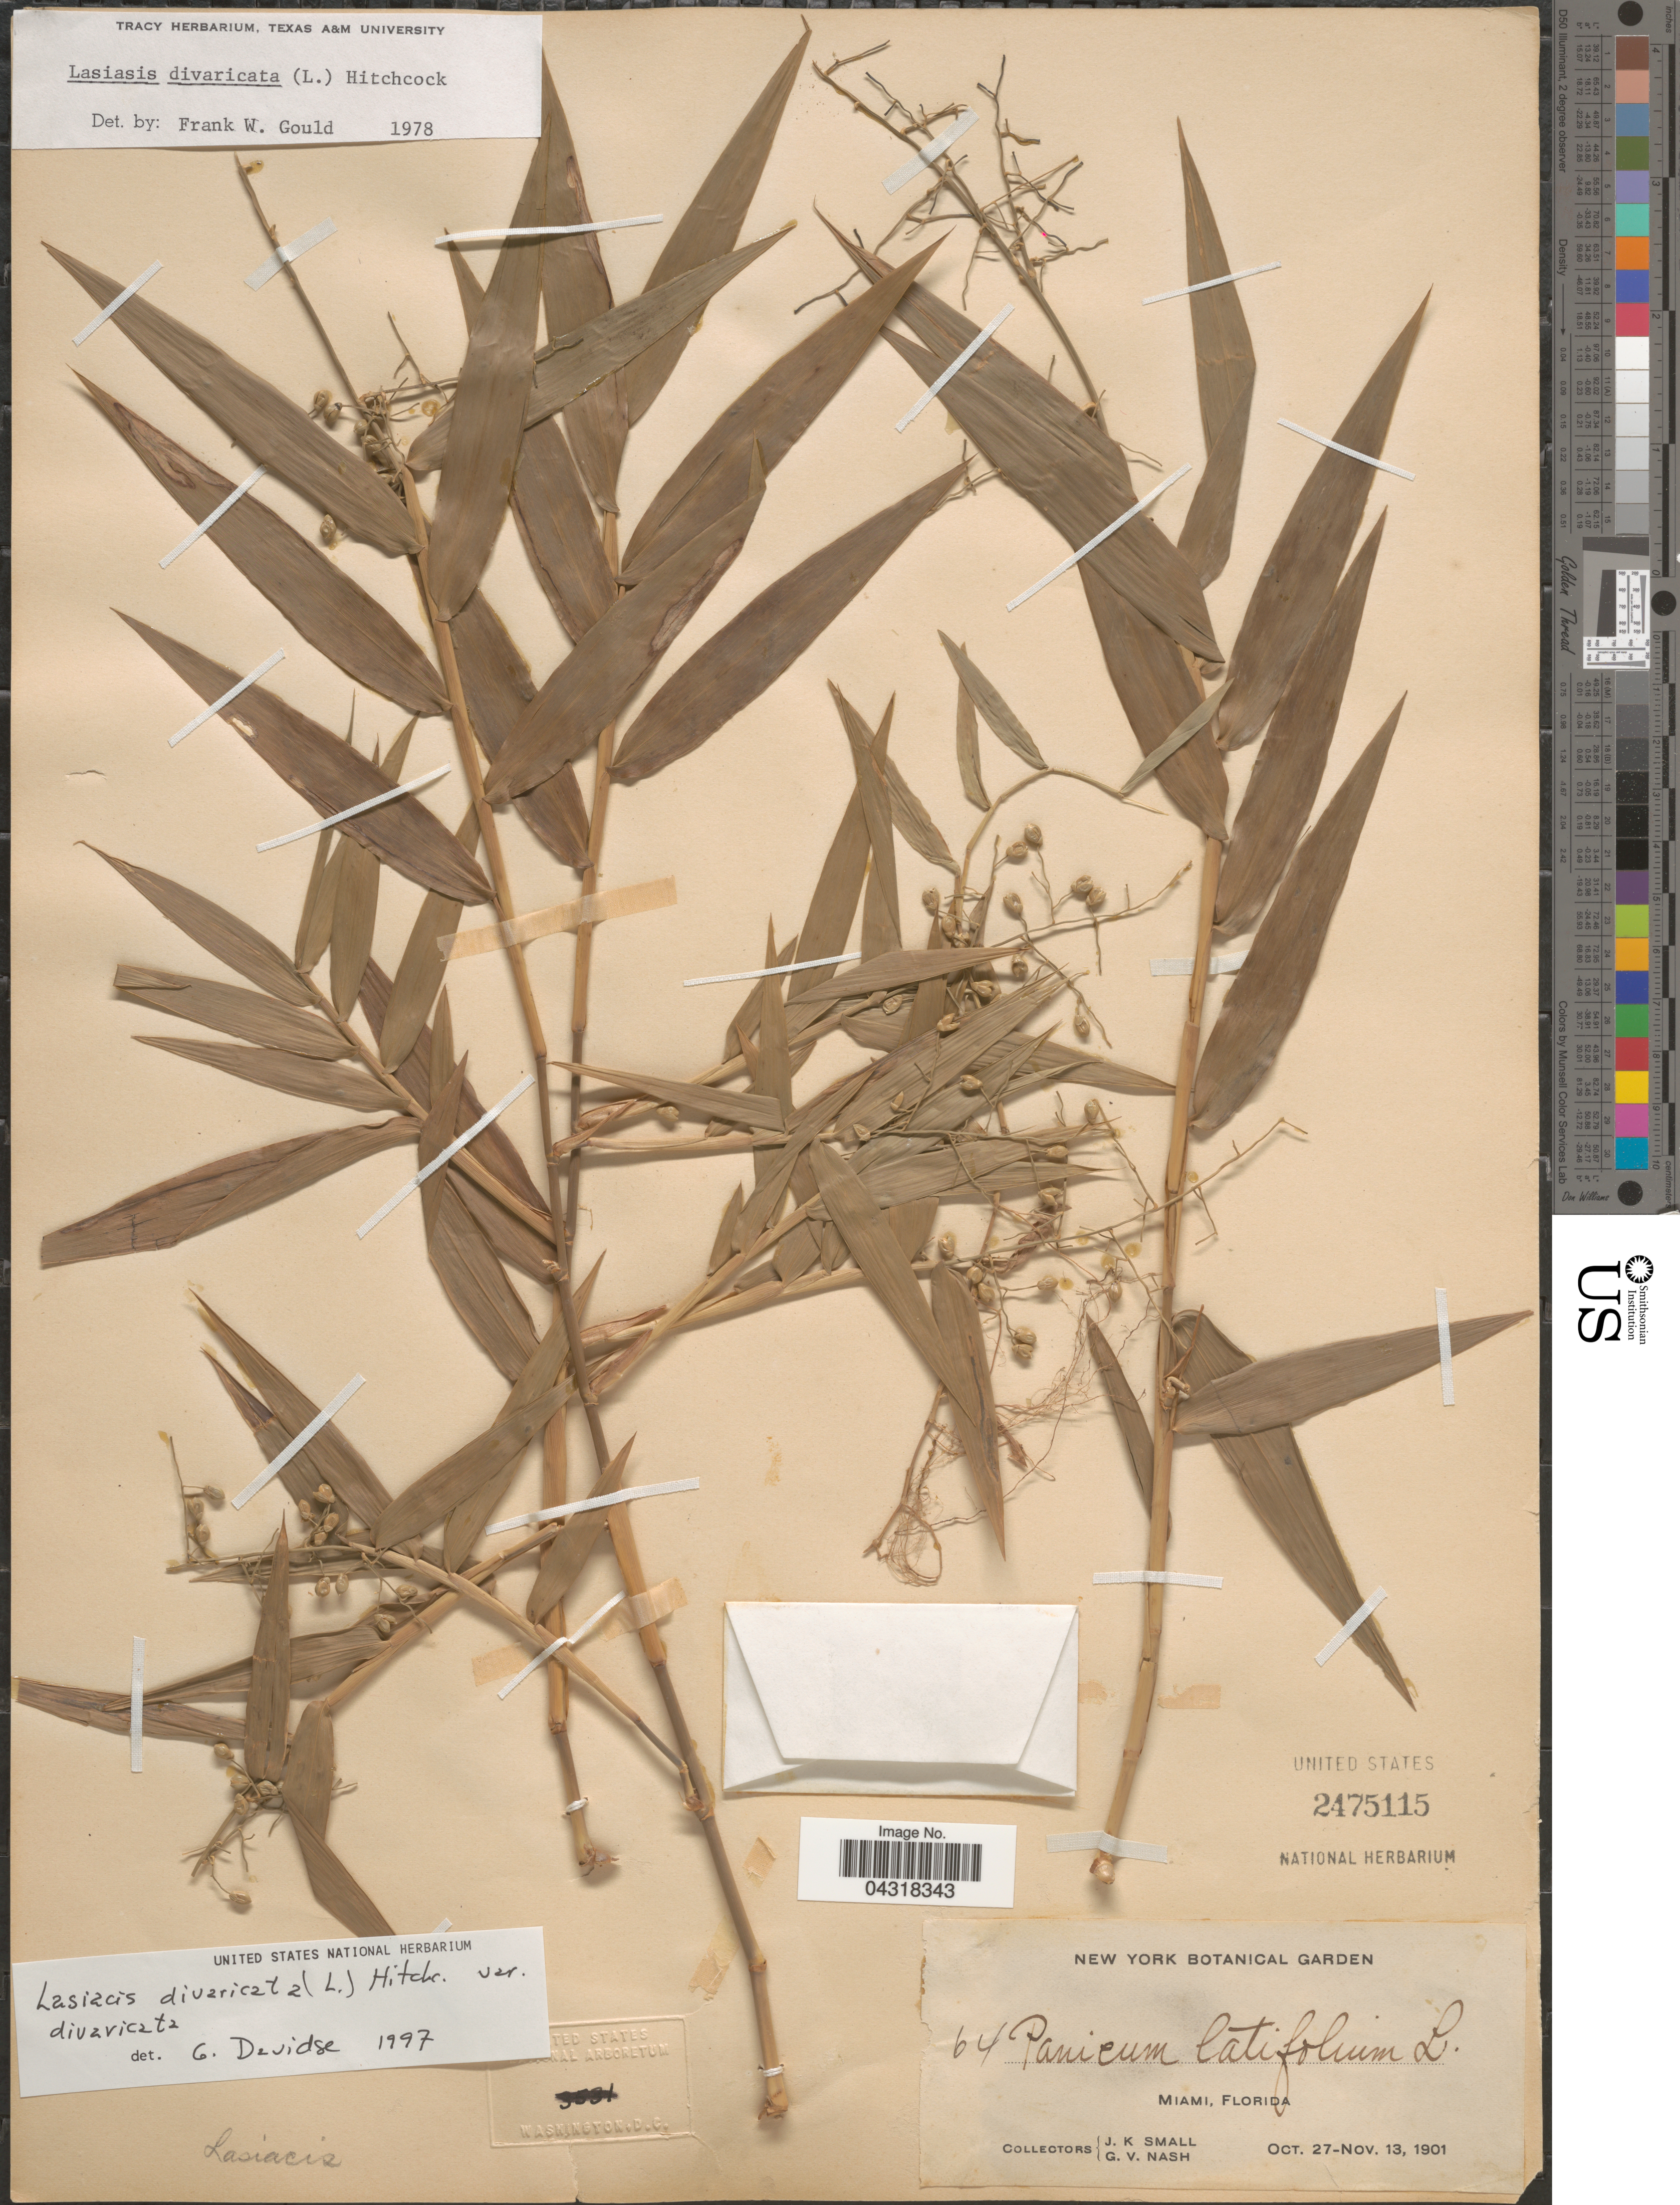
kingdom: Plantae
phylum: Tracheophyta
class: Liliopsida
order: Poales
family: Poaceae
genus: Lasiacis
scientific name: Lasiacis divaricata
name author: (L.) Hitchc.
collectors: J. K. Small & G. V. Nash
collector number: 64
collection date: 1901-10-27/1901-11-13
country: United States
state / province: Florida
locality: Miami.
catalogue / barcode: US 2475115